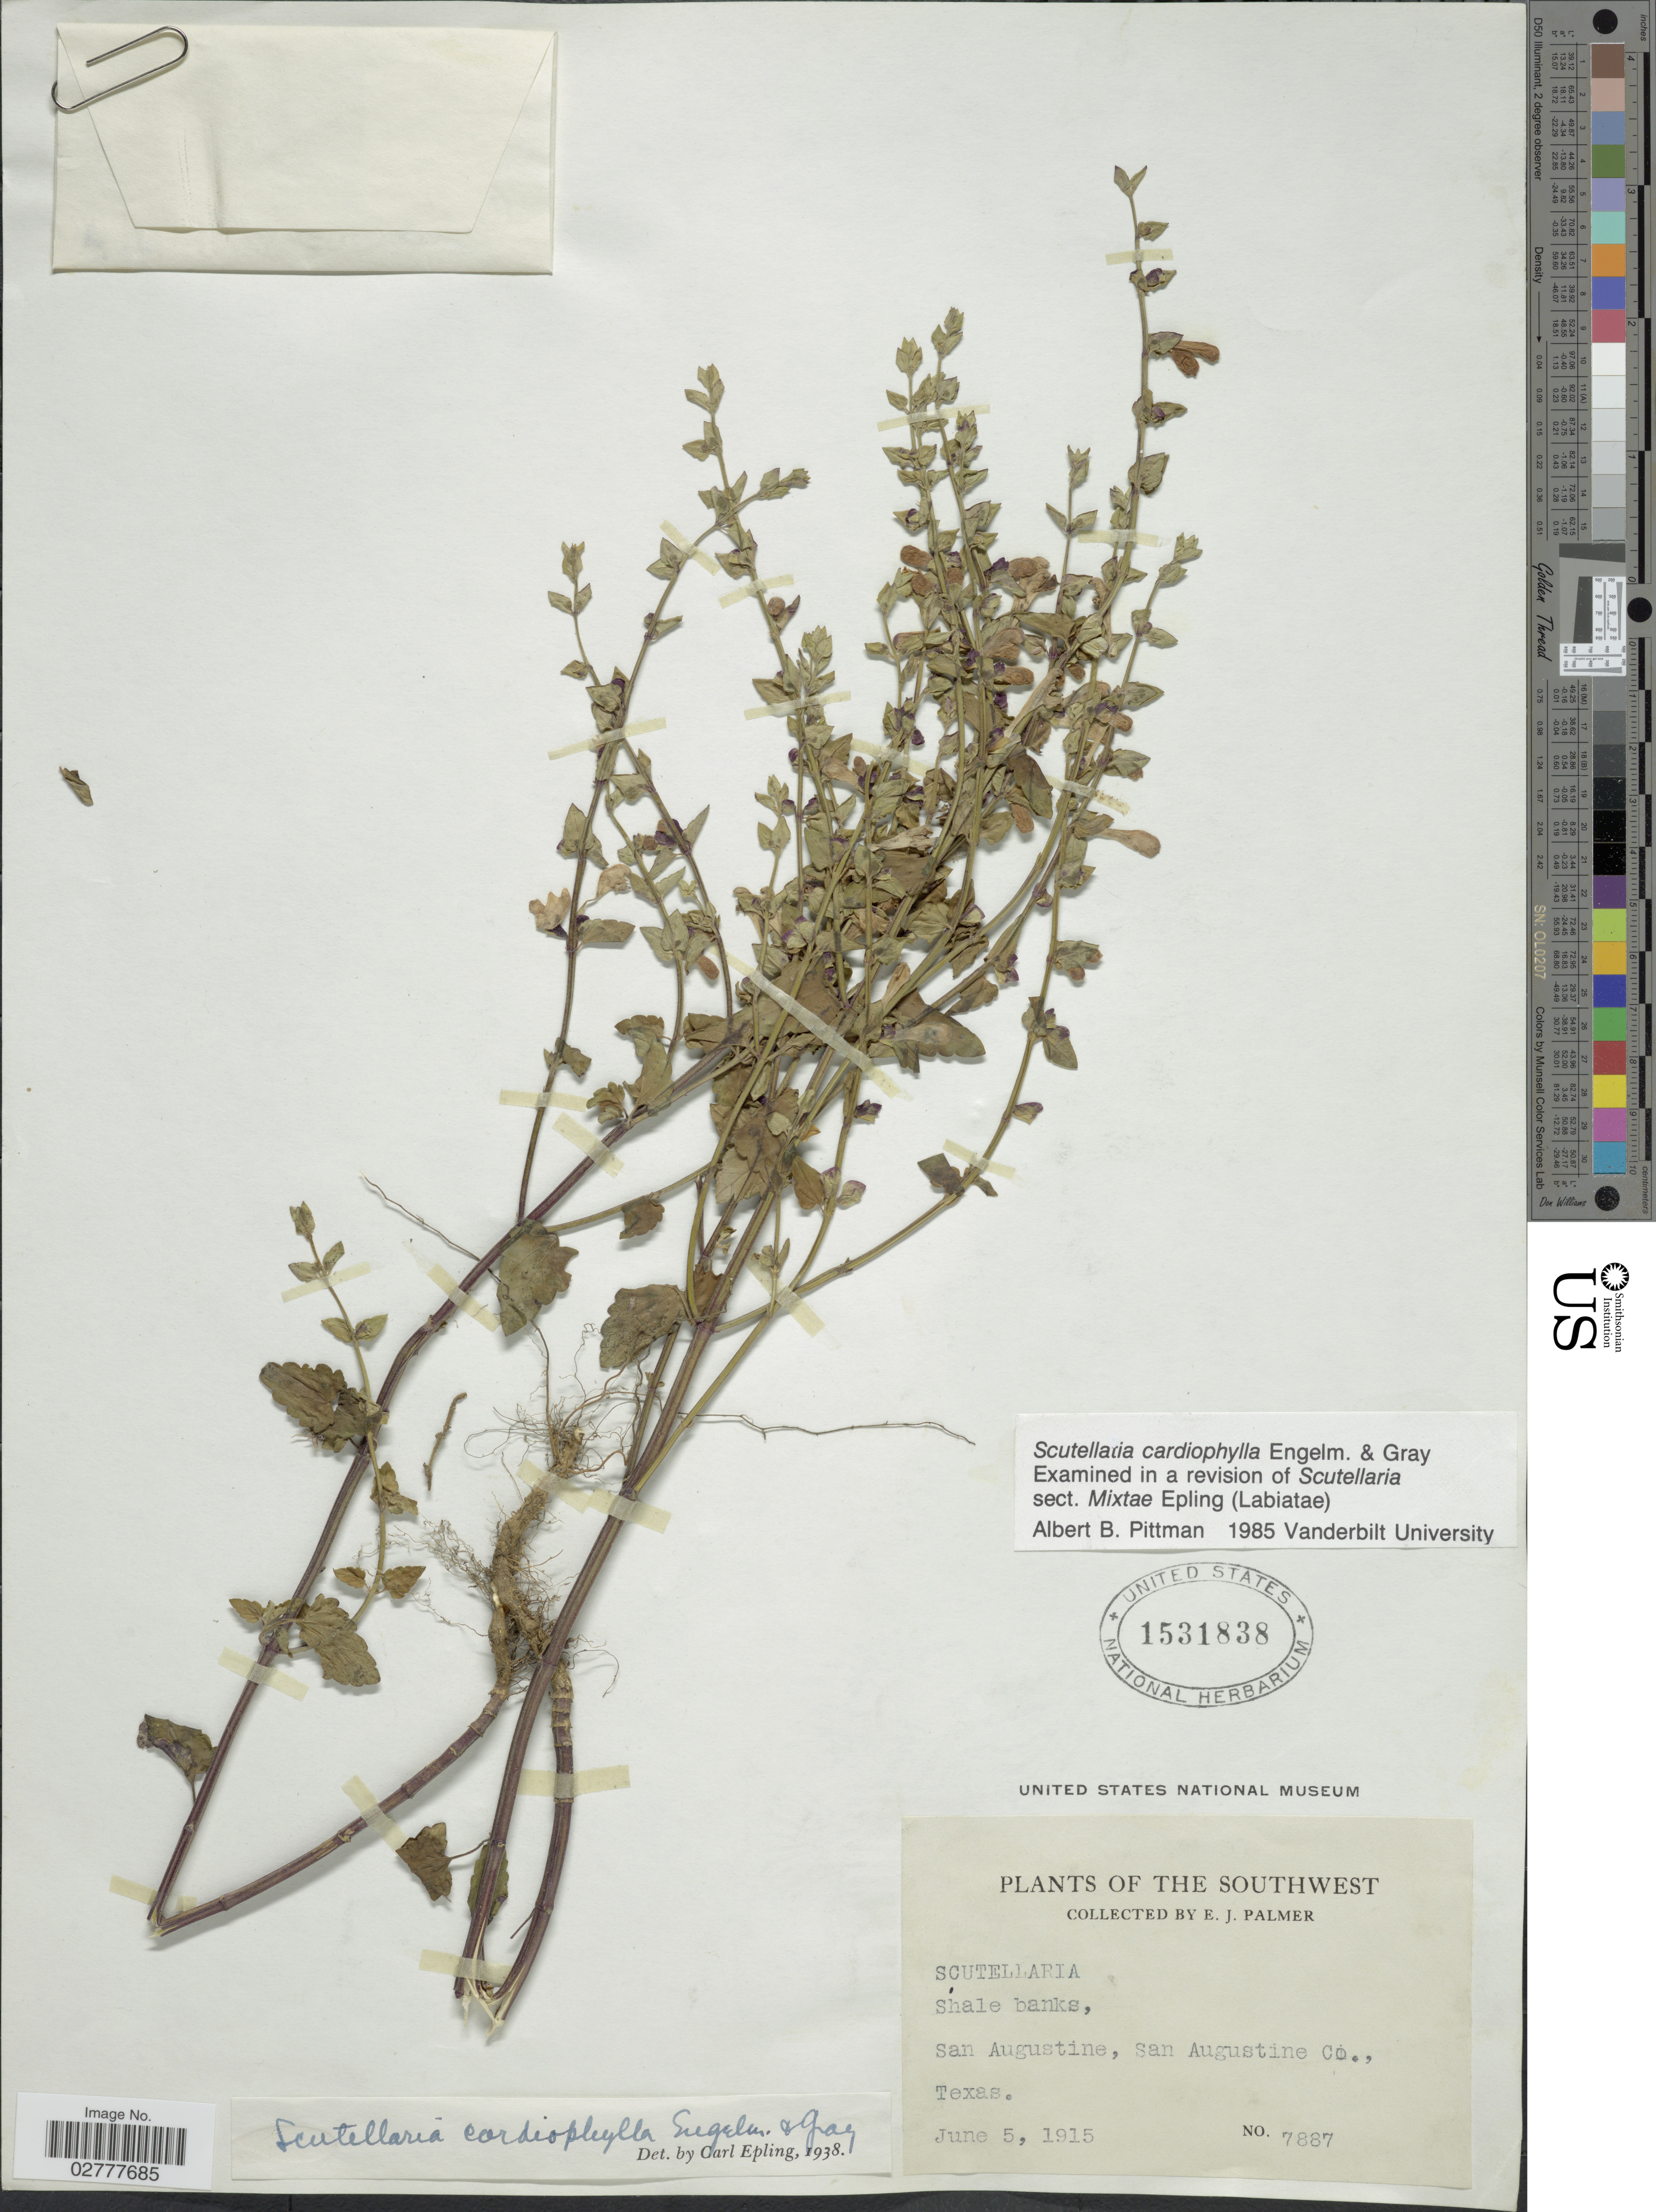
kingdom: Plantae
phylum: Tracheophyta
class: Magnoliopsida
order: Lamiales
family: Lamiaceae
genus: Scutellaria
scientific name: Scutellaria cardiophylla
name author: Engelm. & A. Gray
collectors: E. J. Palmer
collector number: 7887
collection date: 1915-06-05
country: United States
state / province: Texas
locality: The Southwest, Shale banks, San Augustine, San Augustine Co.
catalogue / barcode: US 1531838